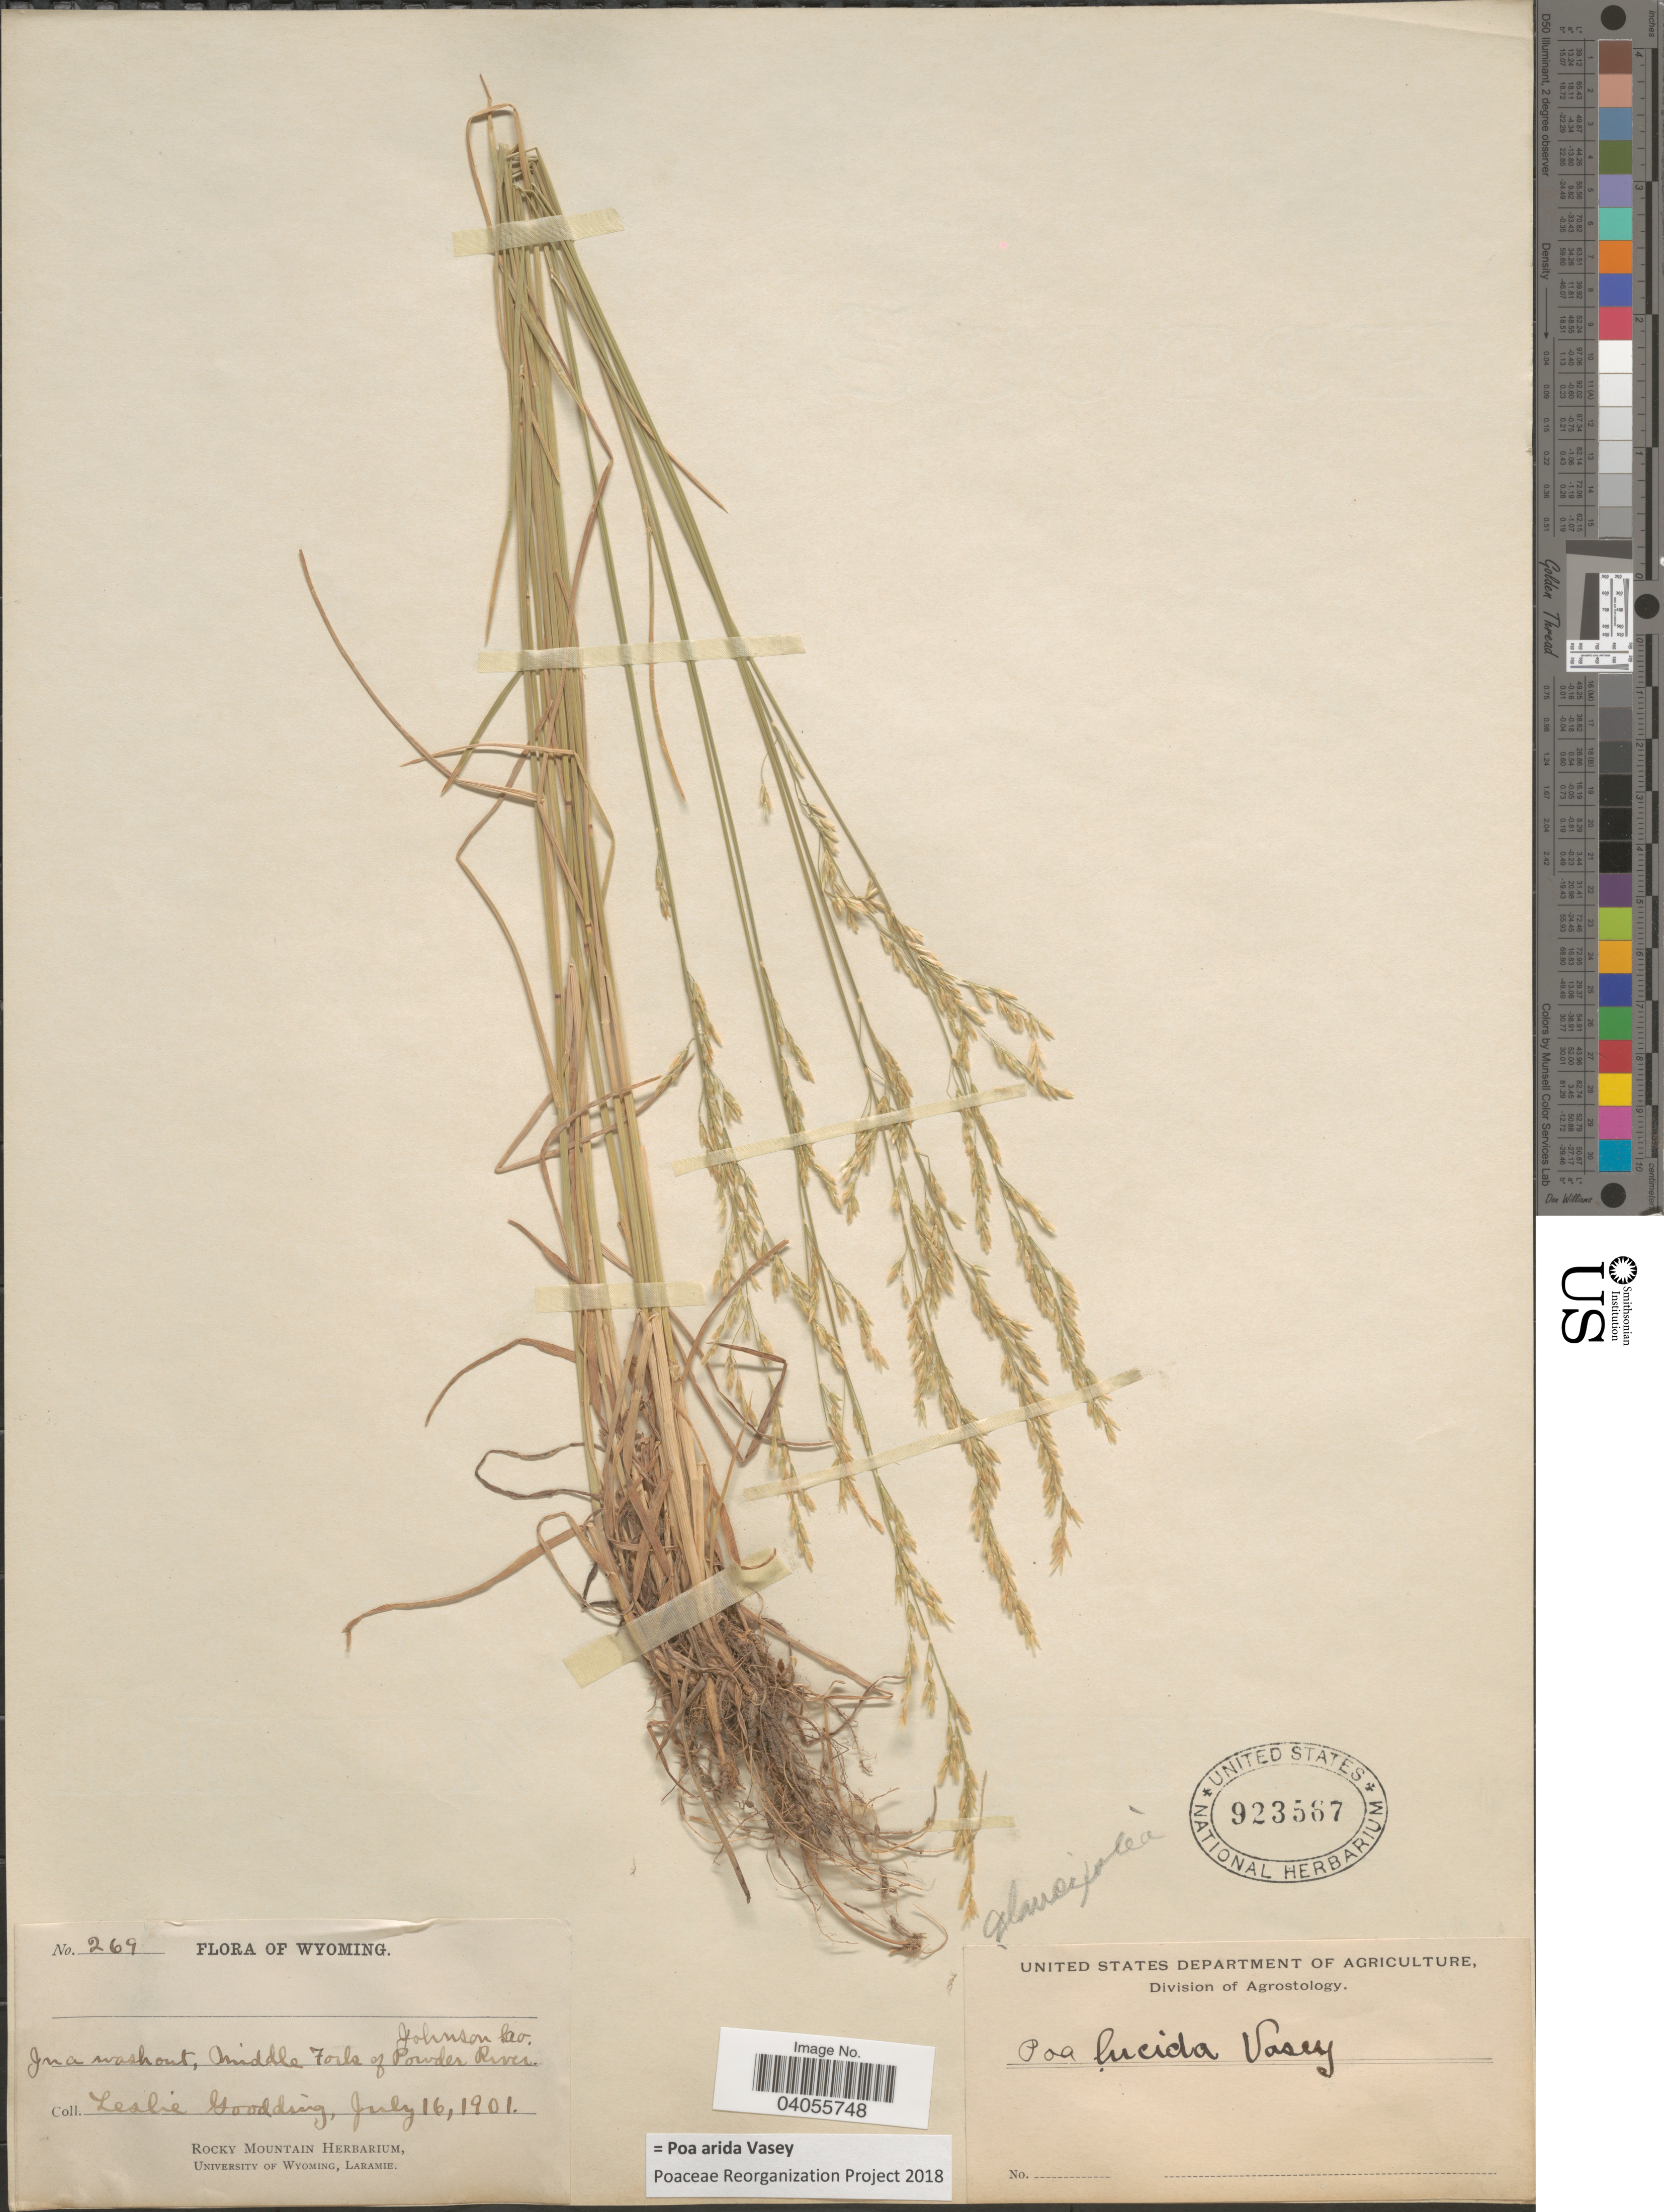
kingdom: Plantae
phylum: Tracheophyta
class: Liliopsida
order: Poales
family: Poaceae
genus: Poa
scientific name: Poa arida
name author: Vasey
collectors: L. N. Goodding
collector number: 269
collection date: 1901-07-16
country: United States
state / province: Wyoming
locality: In a wash out, Middle Forks of Powder River. Johnson Co.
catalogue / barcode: US 923567